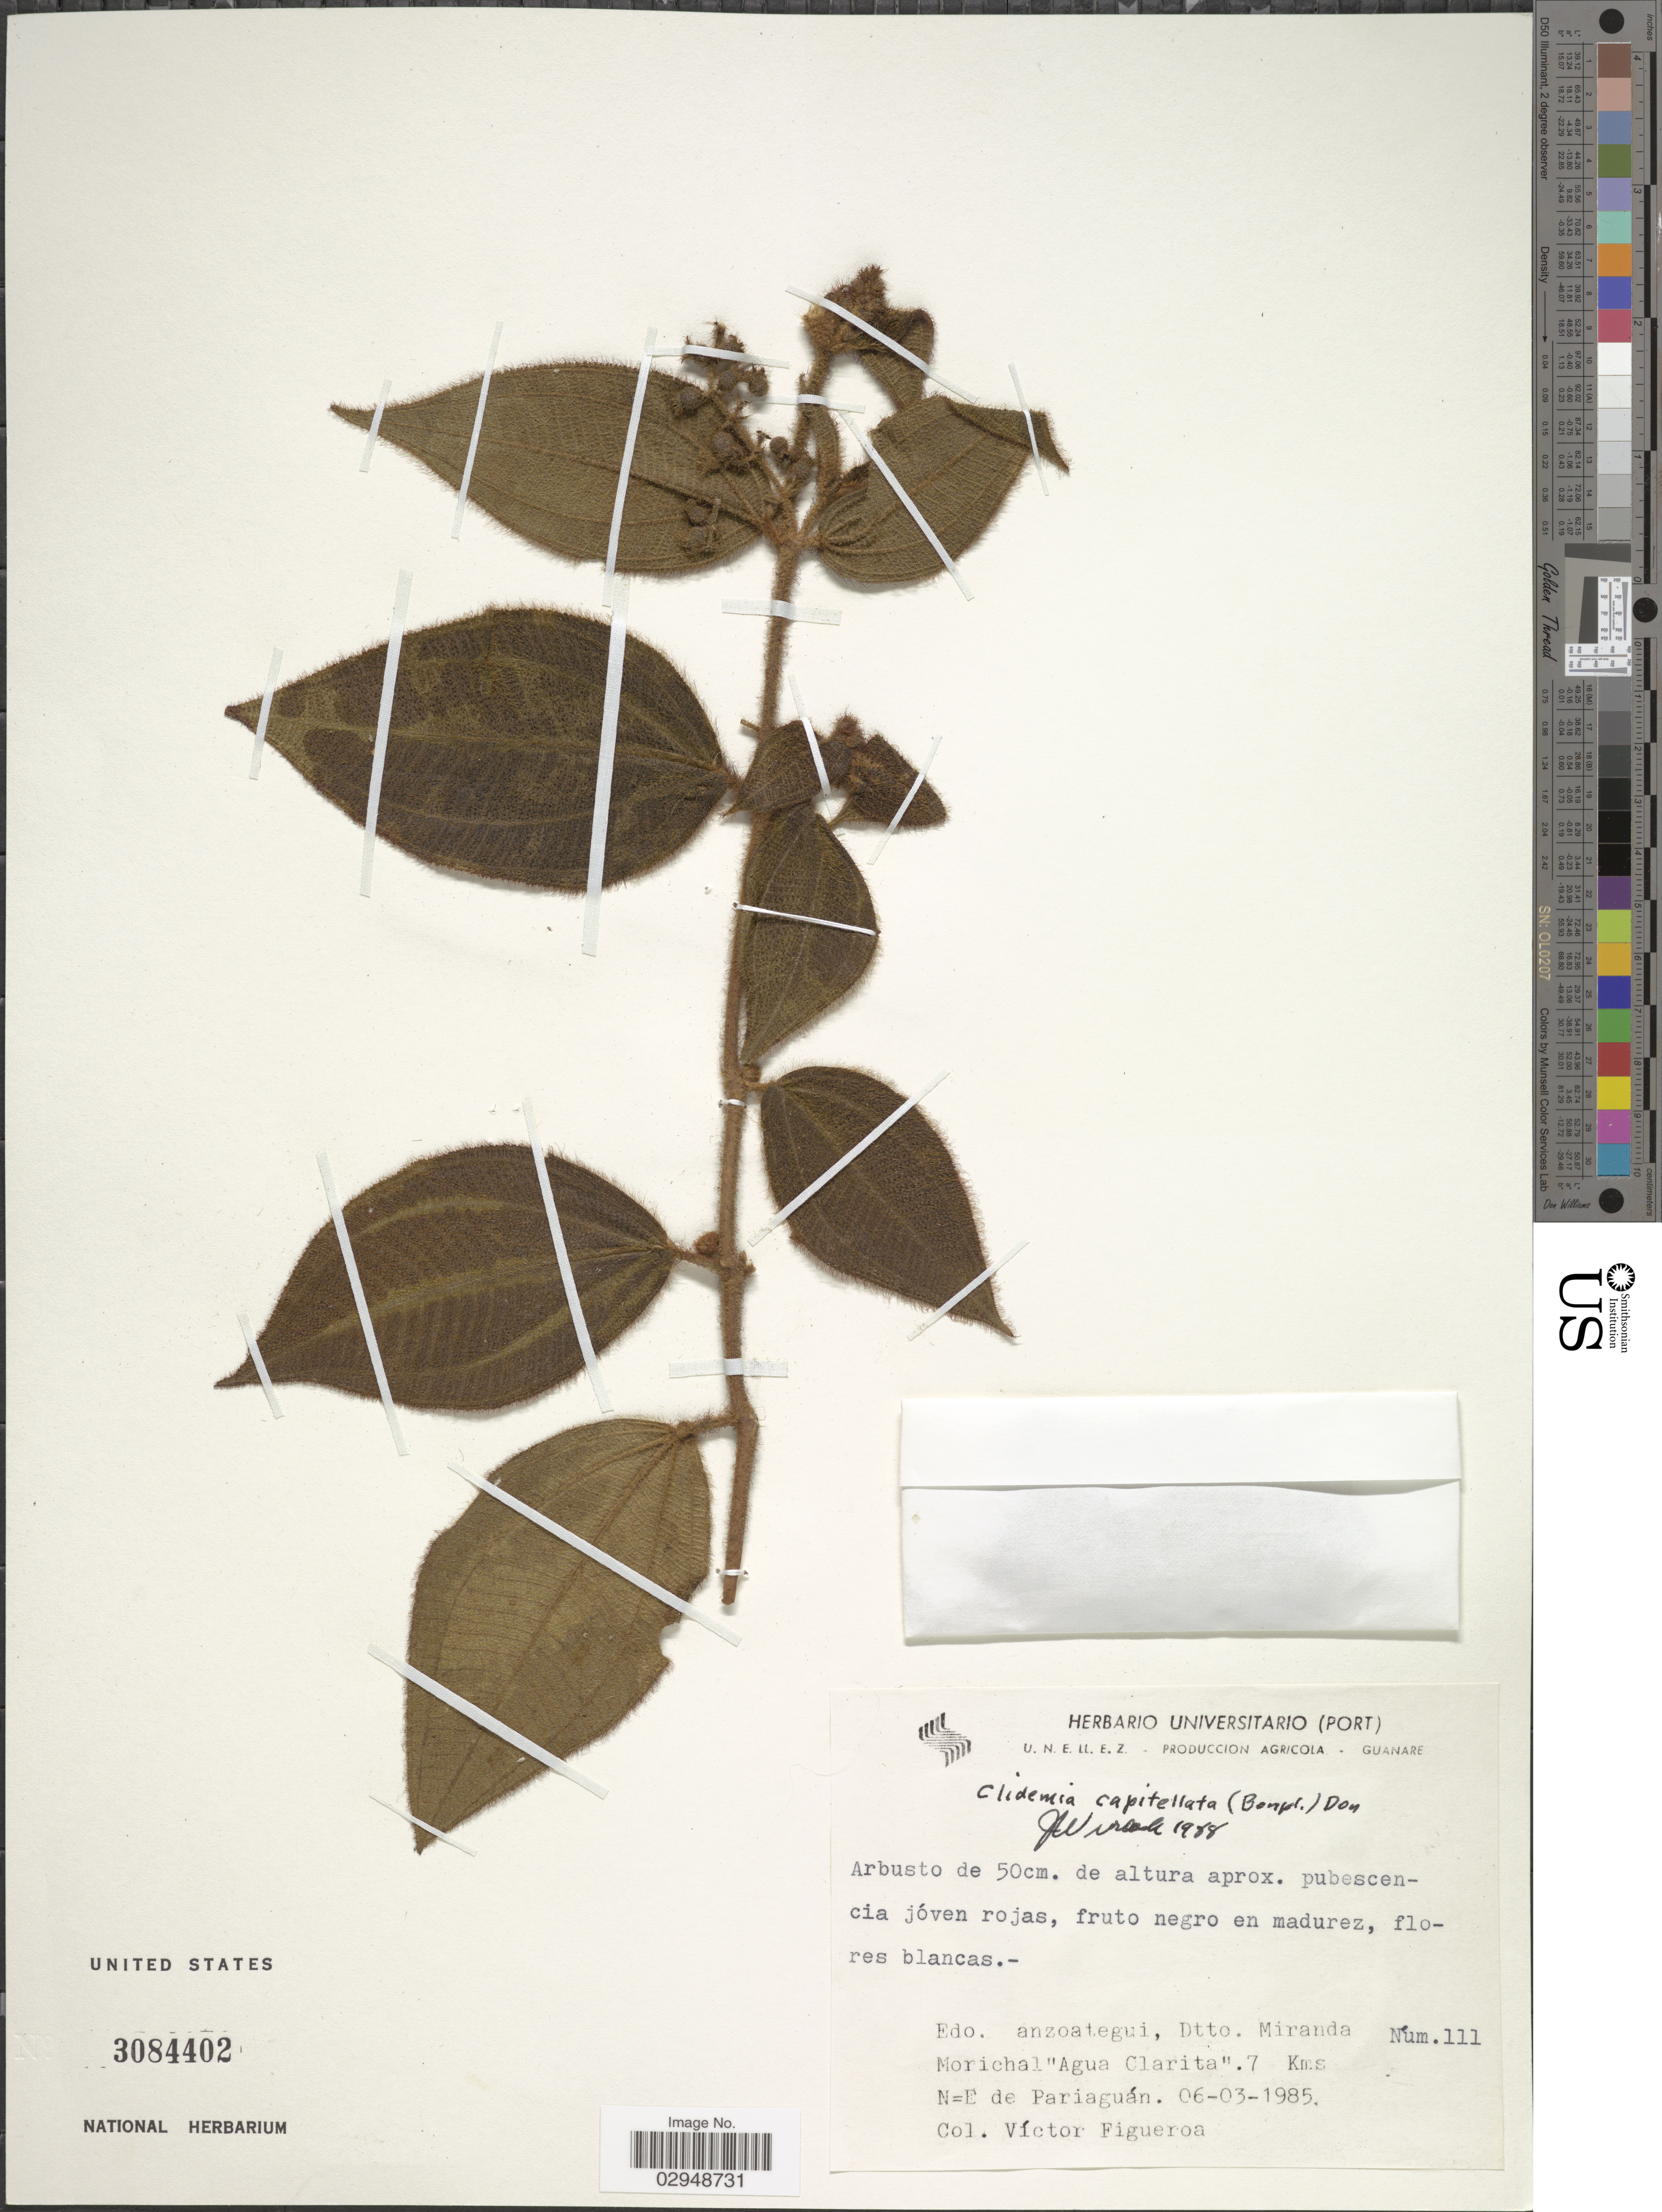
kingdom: Plantae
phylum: Tracheophyta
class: Magnoliopsida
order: Myrtales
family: Melastomataceae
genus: Clidemia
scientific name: Clidemia capitellata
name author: (Bonpl.) D. Don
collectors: V. Figueroa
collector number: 111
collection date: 1985-03-06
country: Venezuela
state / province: Anzoategui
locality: Edo. Anzoategui, Dtto. Miranda. Morichal "Agua Clarita". 7 Kms N=E de Pariaguán.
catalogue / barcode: US 3084402